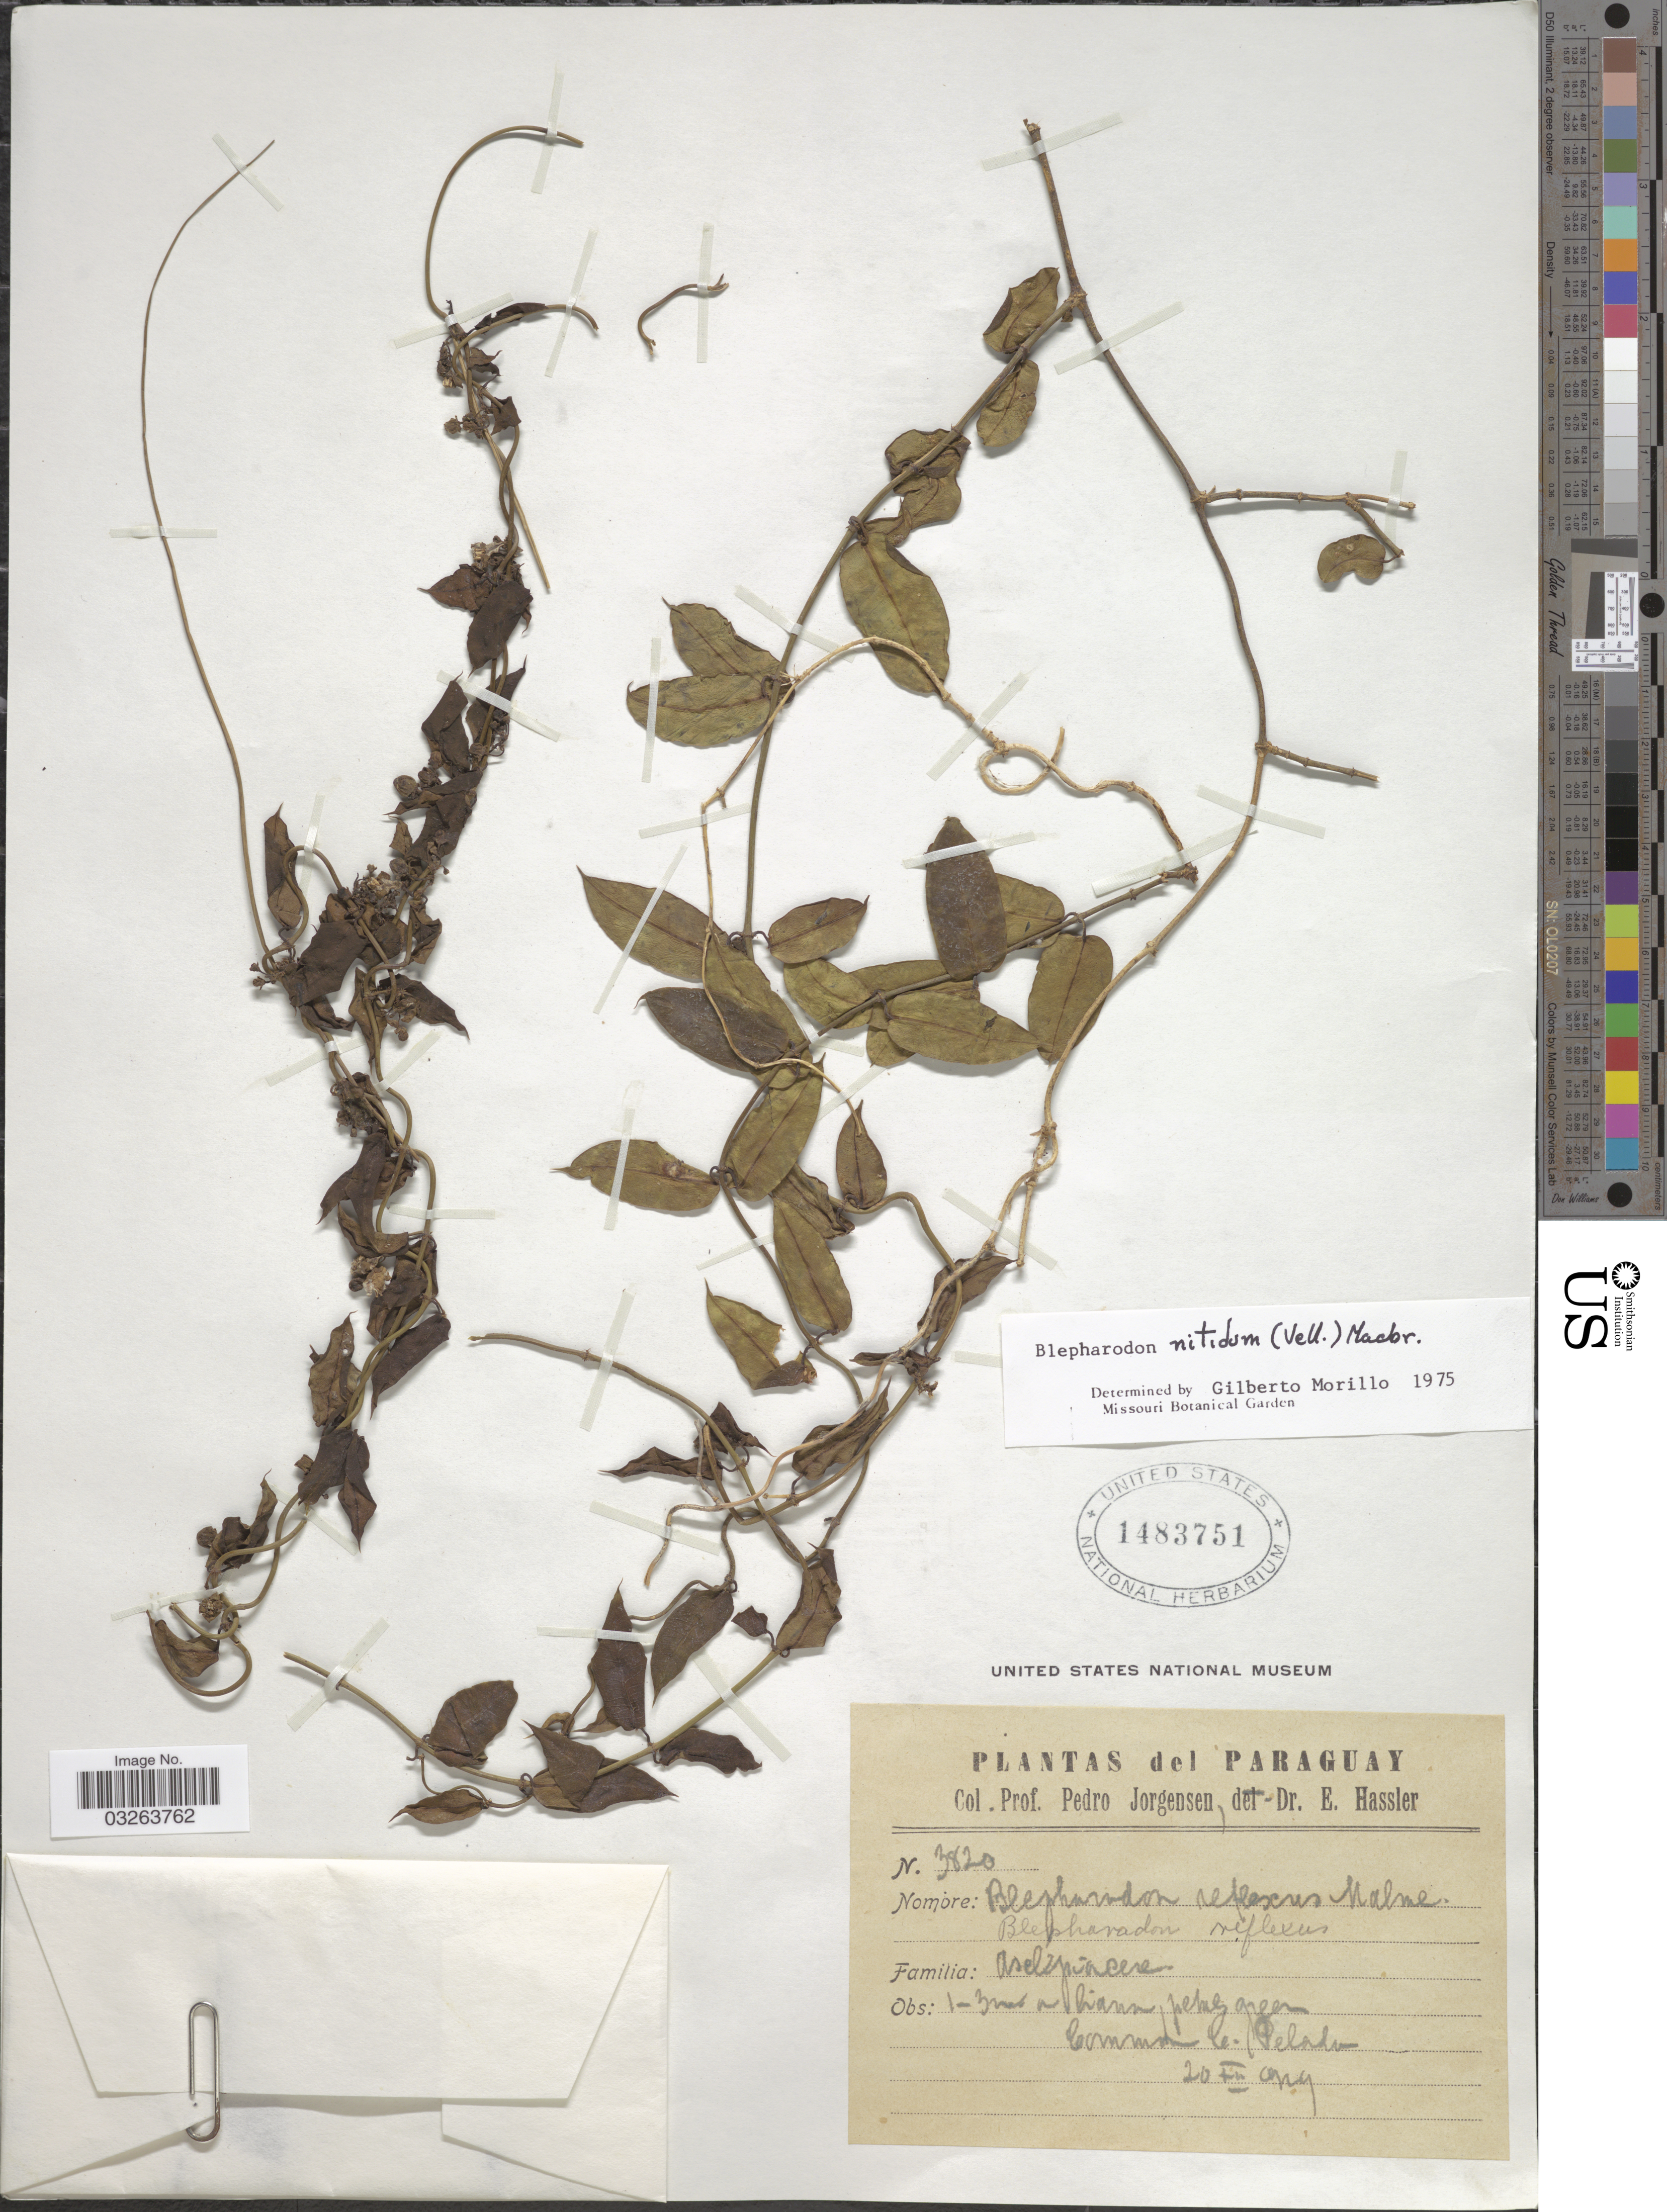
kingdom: Plantae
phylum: Tracheophyta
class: Magnoliopsida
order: Gentianales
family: Apocynaceae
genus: Blepharodon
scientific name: Blepharodon nitidum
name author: (Vell.) J.F. Macbr.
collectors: P. Jörgensen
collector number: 3820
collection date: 1929-12-20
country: Paraguay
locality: Common le Pelada.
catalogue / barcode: US 1483751